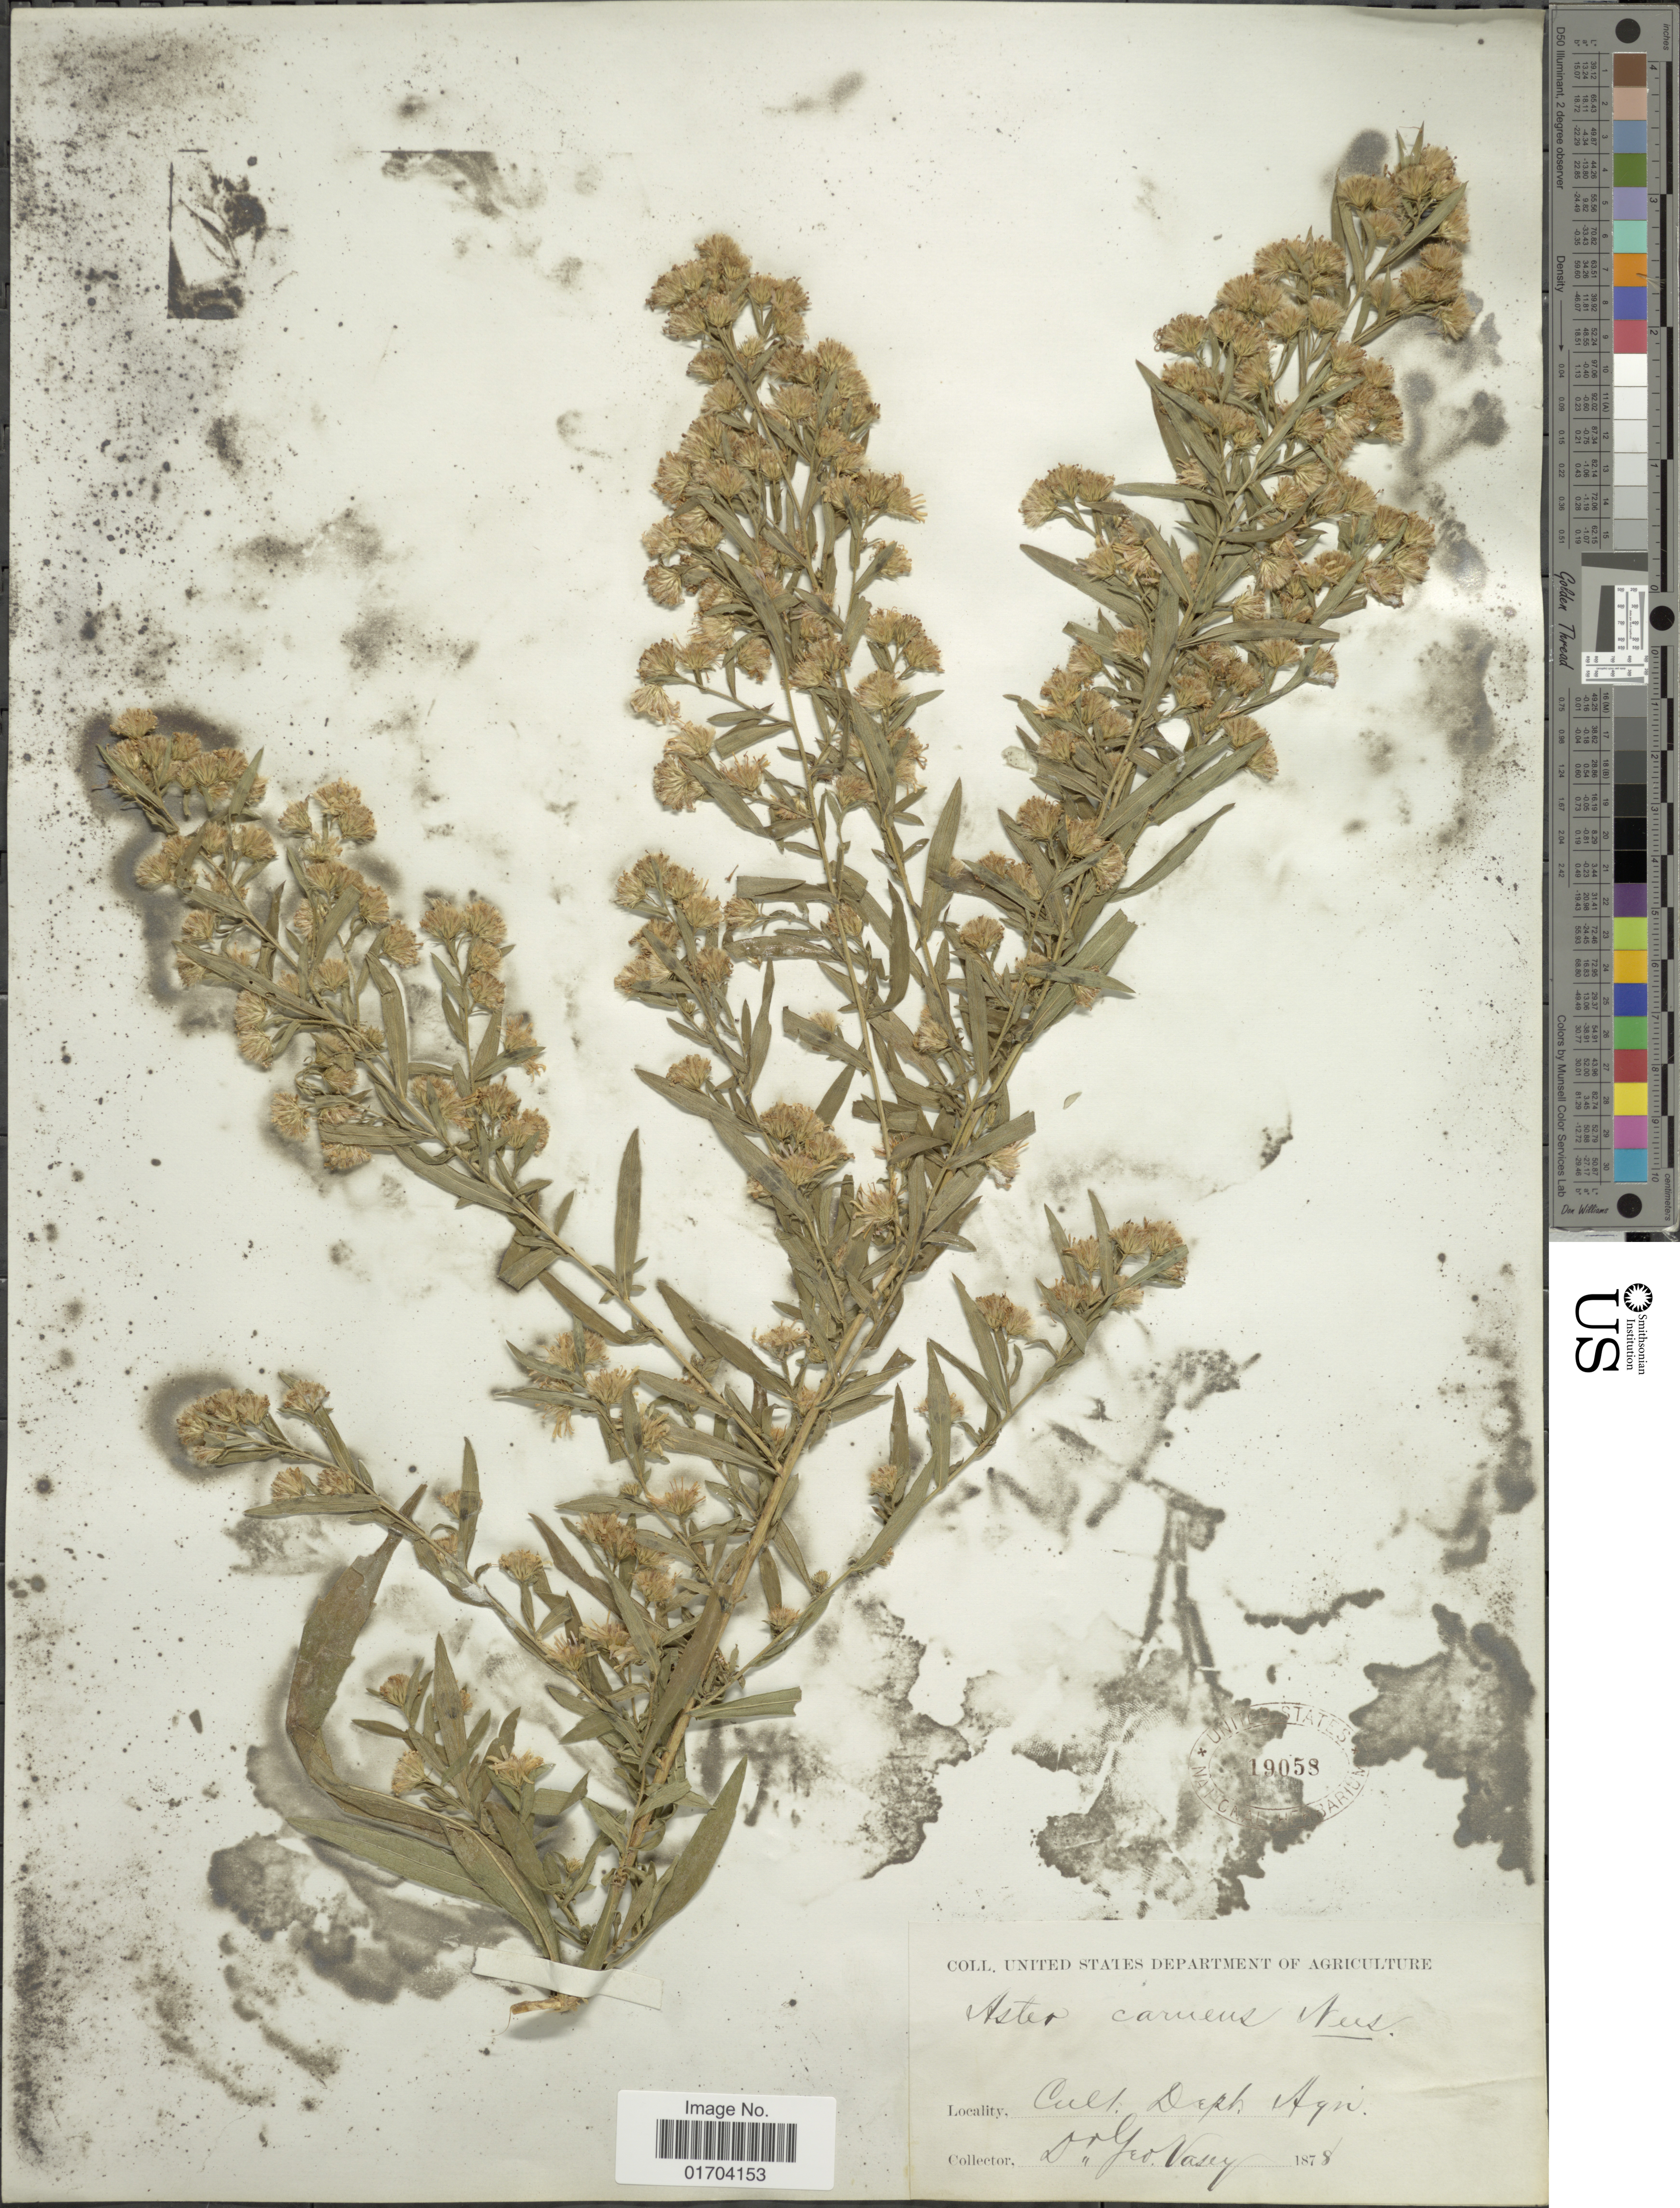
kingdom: Plantae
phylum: Tracheophyta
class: Magnoliopsida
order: Asterales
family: Asteraceae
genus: Symphyotrichum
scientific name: Symphyotrichum sp.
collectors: G. Vasey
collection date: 1878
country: United States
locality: Dept. Agri.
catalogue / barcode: US 19058